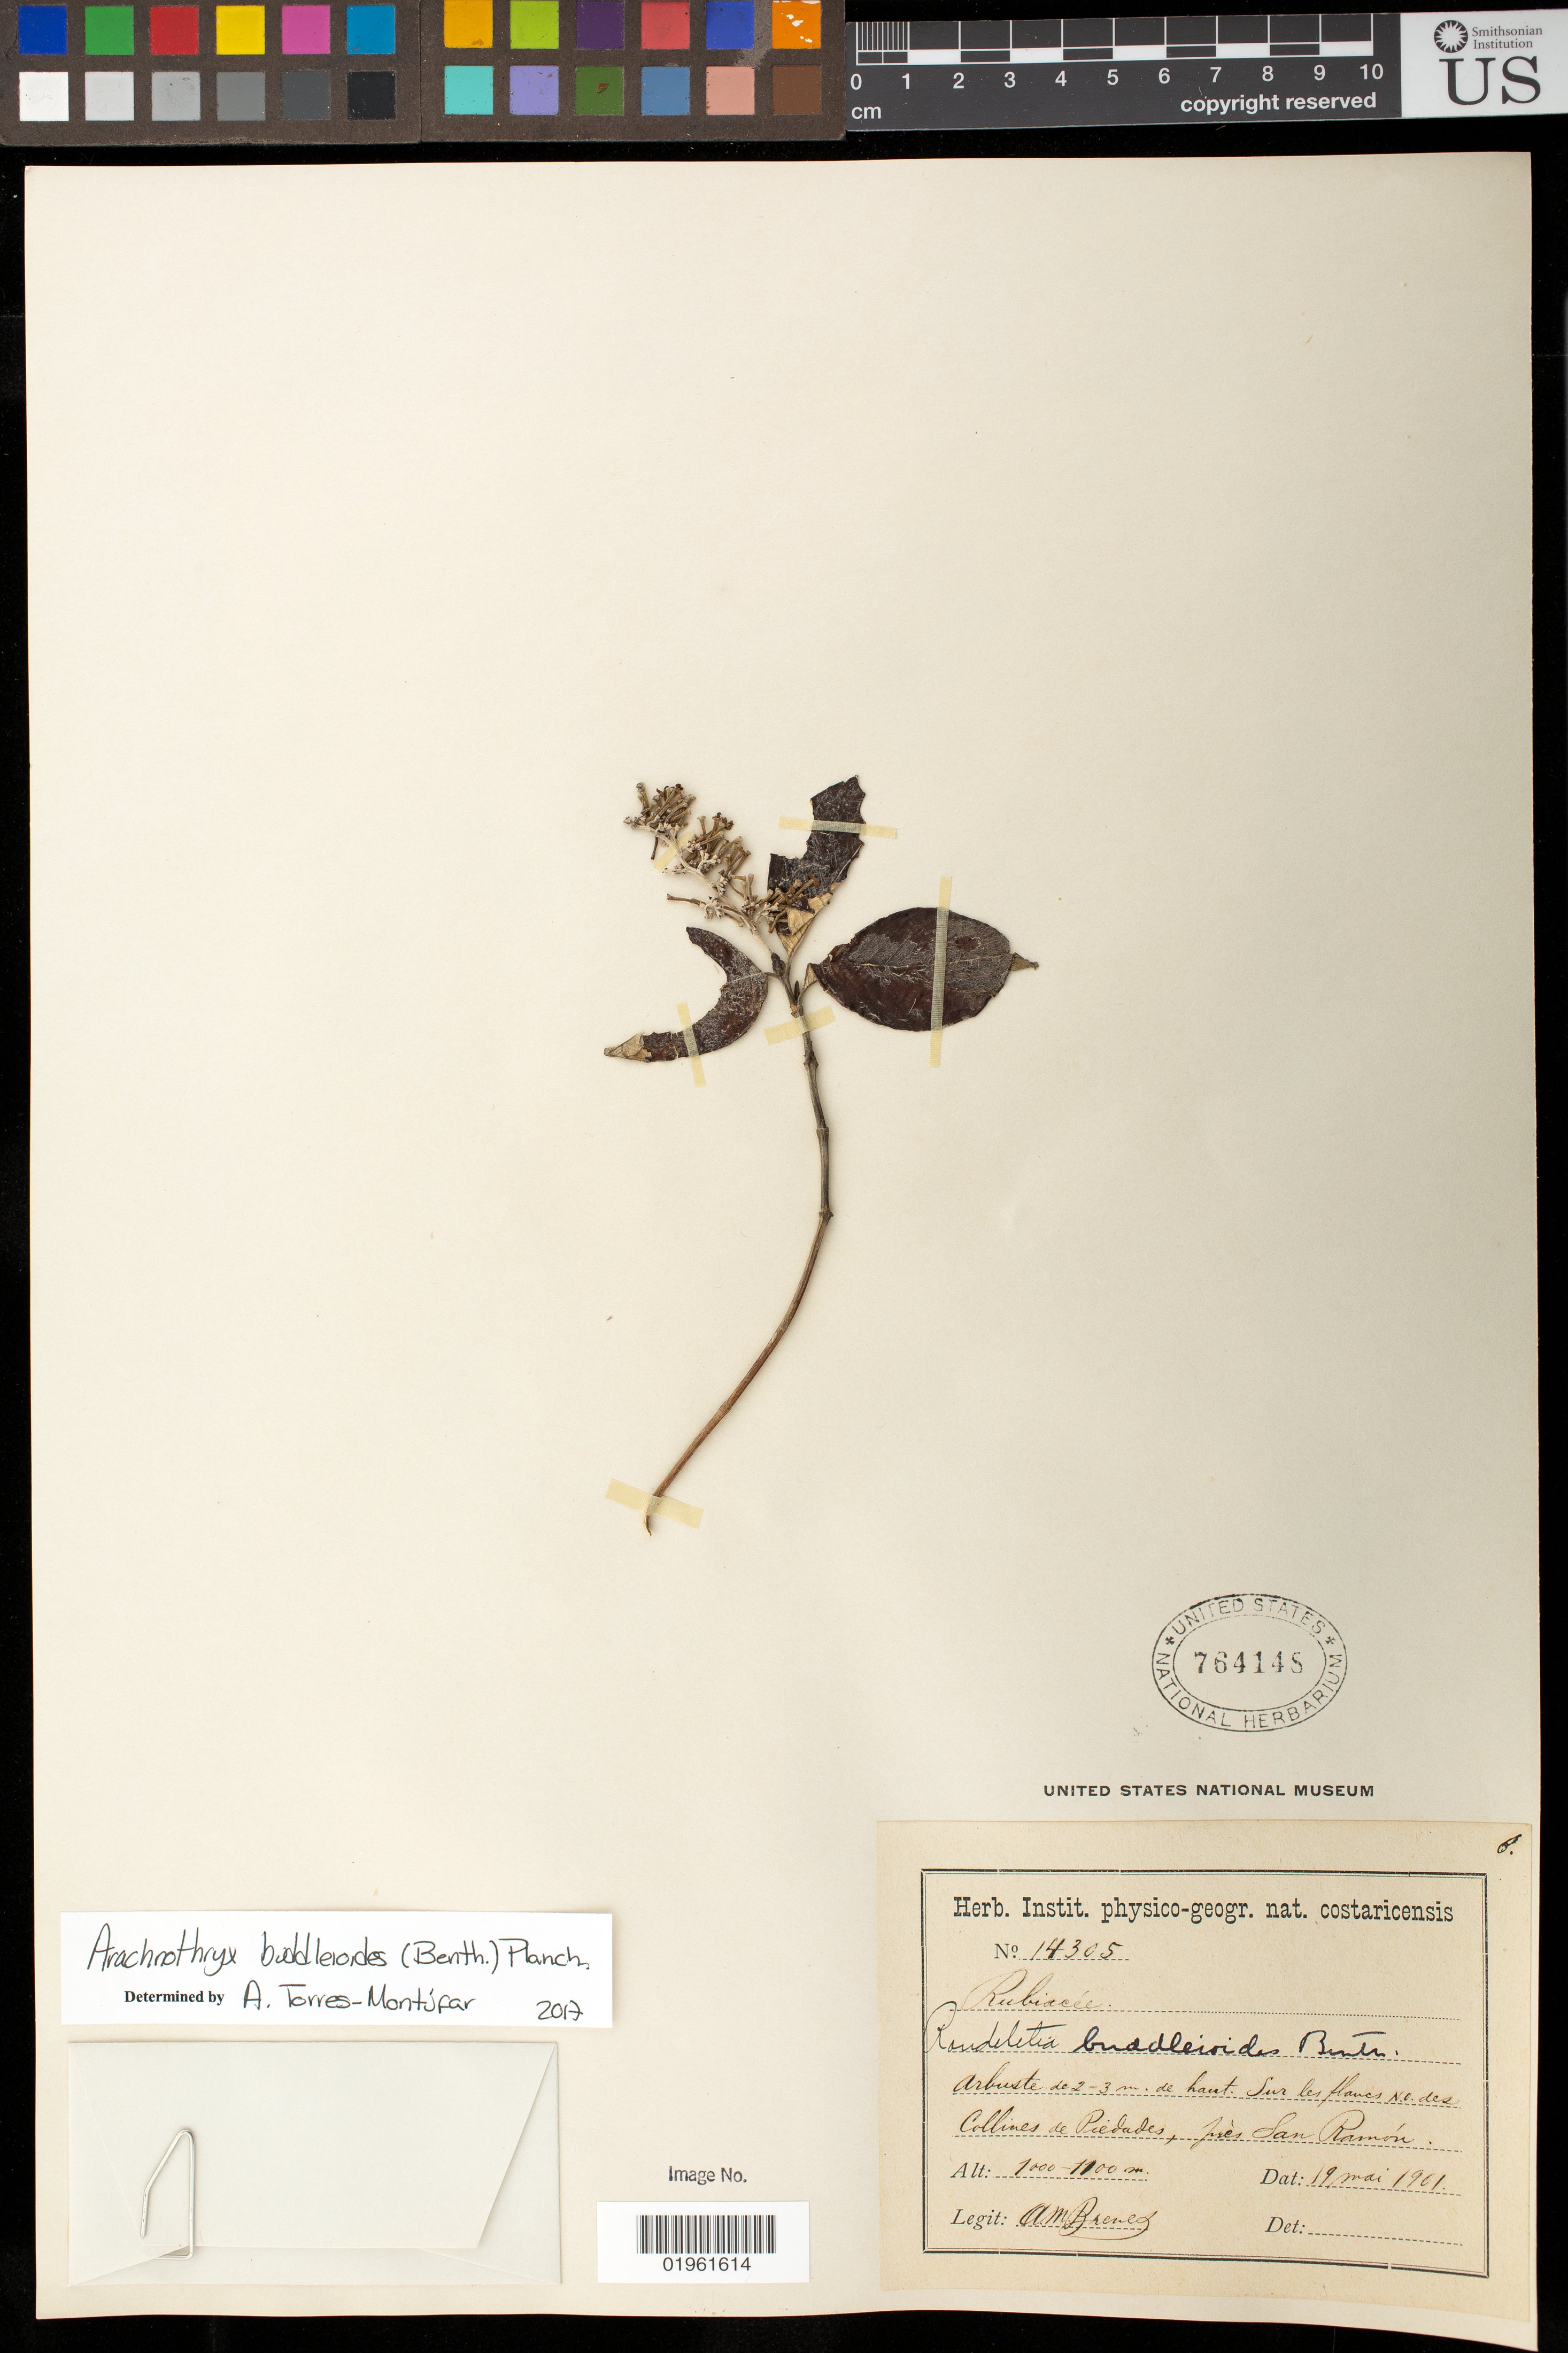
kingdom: Plantae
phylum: Tracheophyta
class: Magnoliopsida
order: Gentianales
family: Rubiaceae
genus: Arachnothryx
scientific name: Arachnothryx buddleioides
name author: (Benth.) Planch.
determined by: Montúfar, Alejandro Torres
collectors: A. Brenes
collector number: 14305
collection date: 1901-05-19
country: Costa Rica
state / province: Alajuela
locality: Petit bois clair aux collines, de Piedades prés San Ramón.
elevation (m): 1000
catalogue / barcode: US 764148